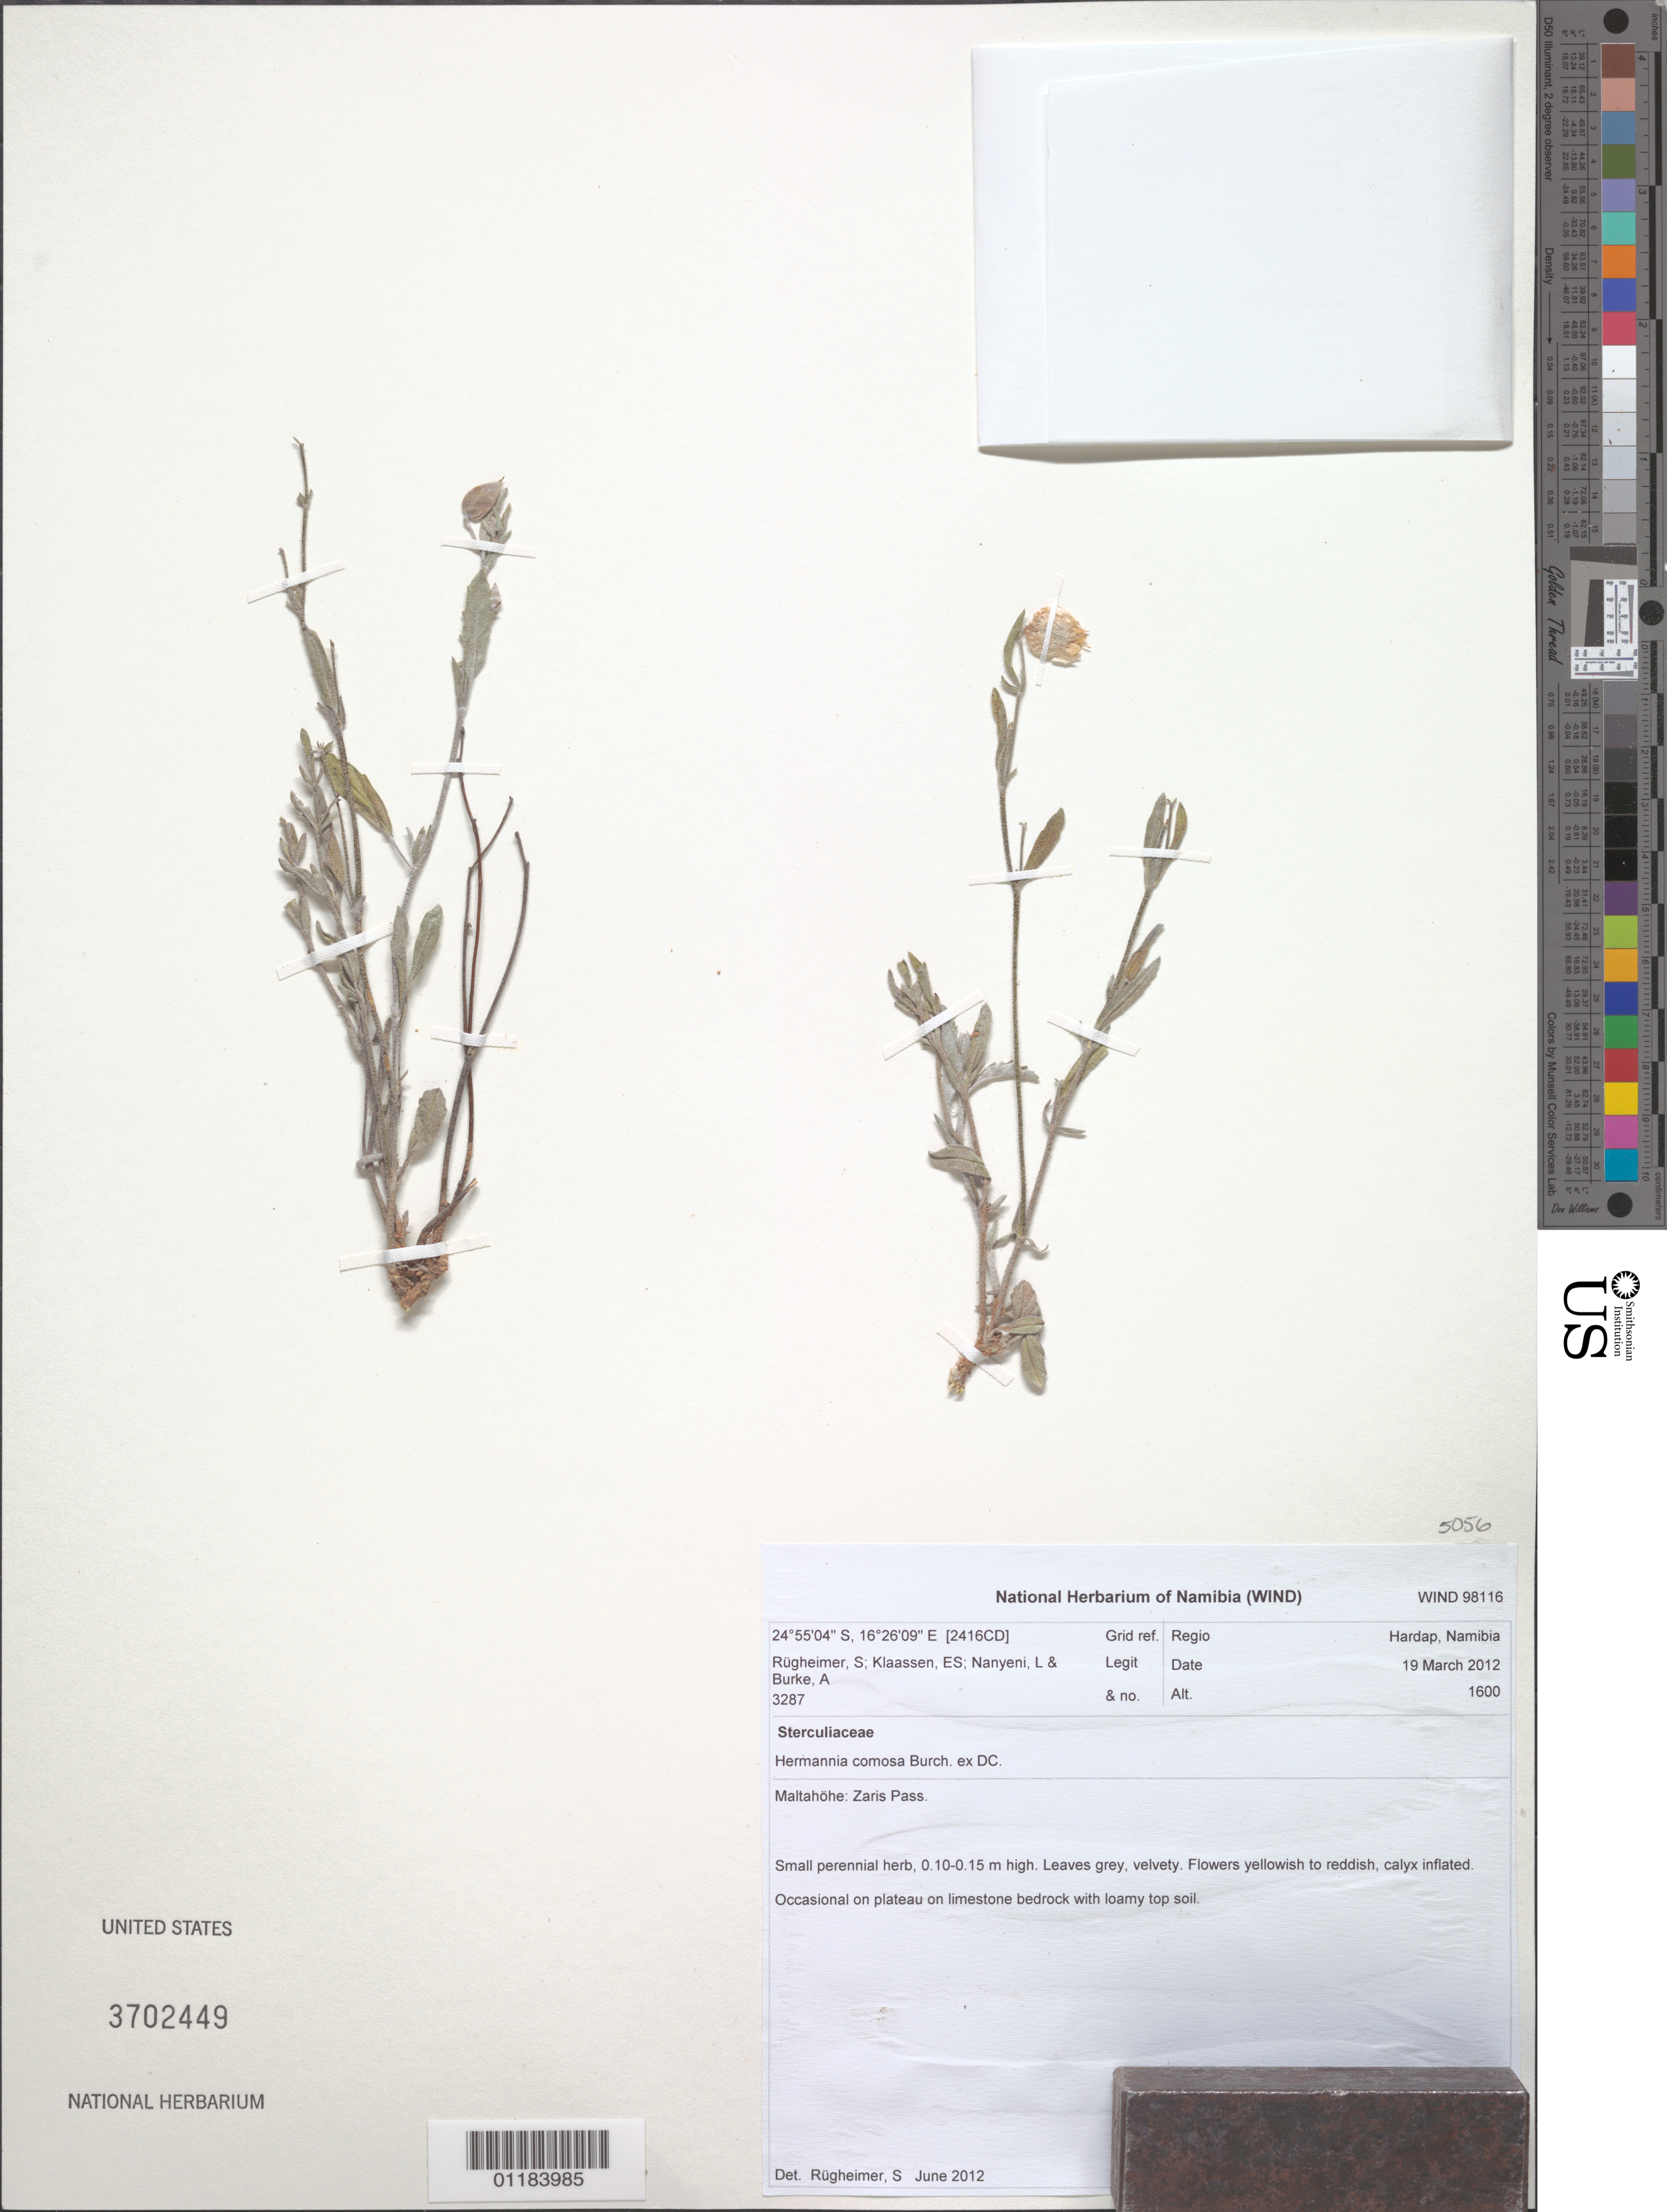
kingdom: Plantae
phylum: Tracheophyta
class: Magnoliopsida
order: Malvales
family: Malvaceae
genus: Hermannia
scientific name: Hermannia comosa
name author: ex DC.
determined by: Rugheimer, S.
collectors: S. Rugheimer, E. S. Klaassen, L. Nanyeni & A. Burke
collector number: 3287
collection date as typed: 19 March 2012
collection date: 2012-03-19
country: Namibia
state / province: Hardap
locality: Zaris Pass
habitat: plateau on limestone bedrock with loamy top soil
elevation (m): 1600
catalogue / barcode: US 3702449